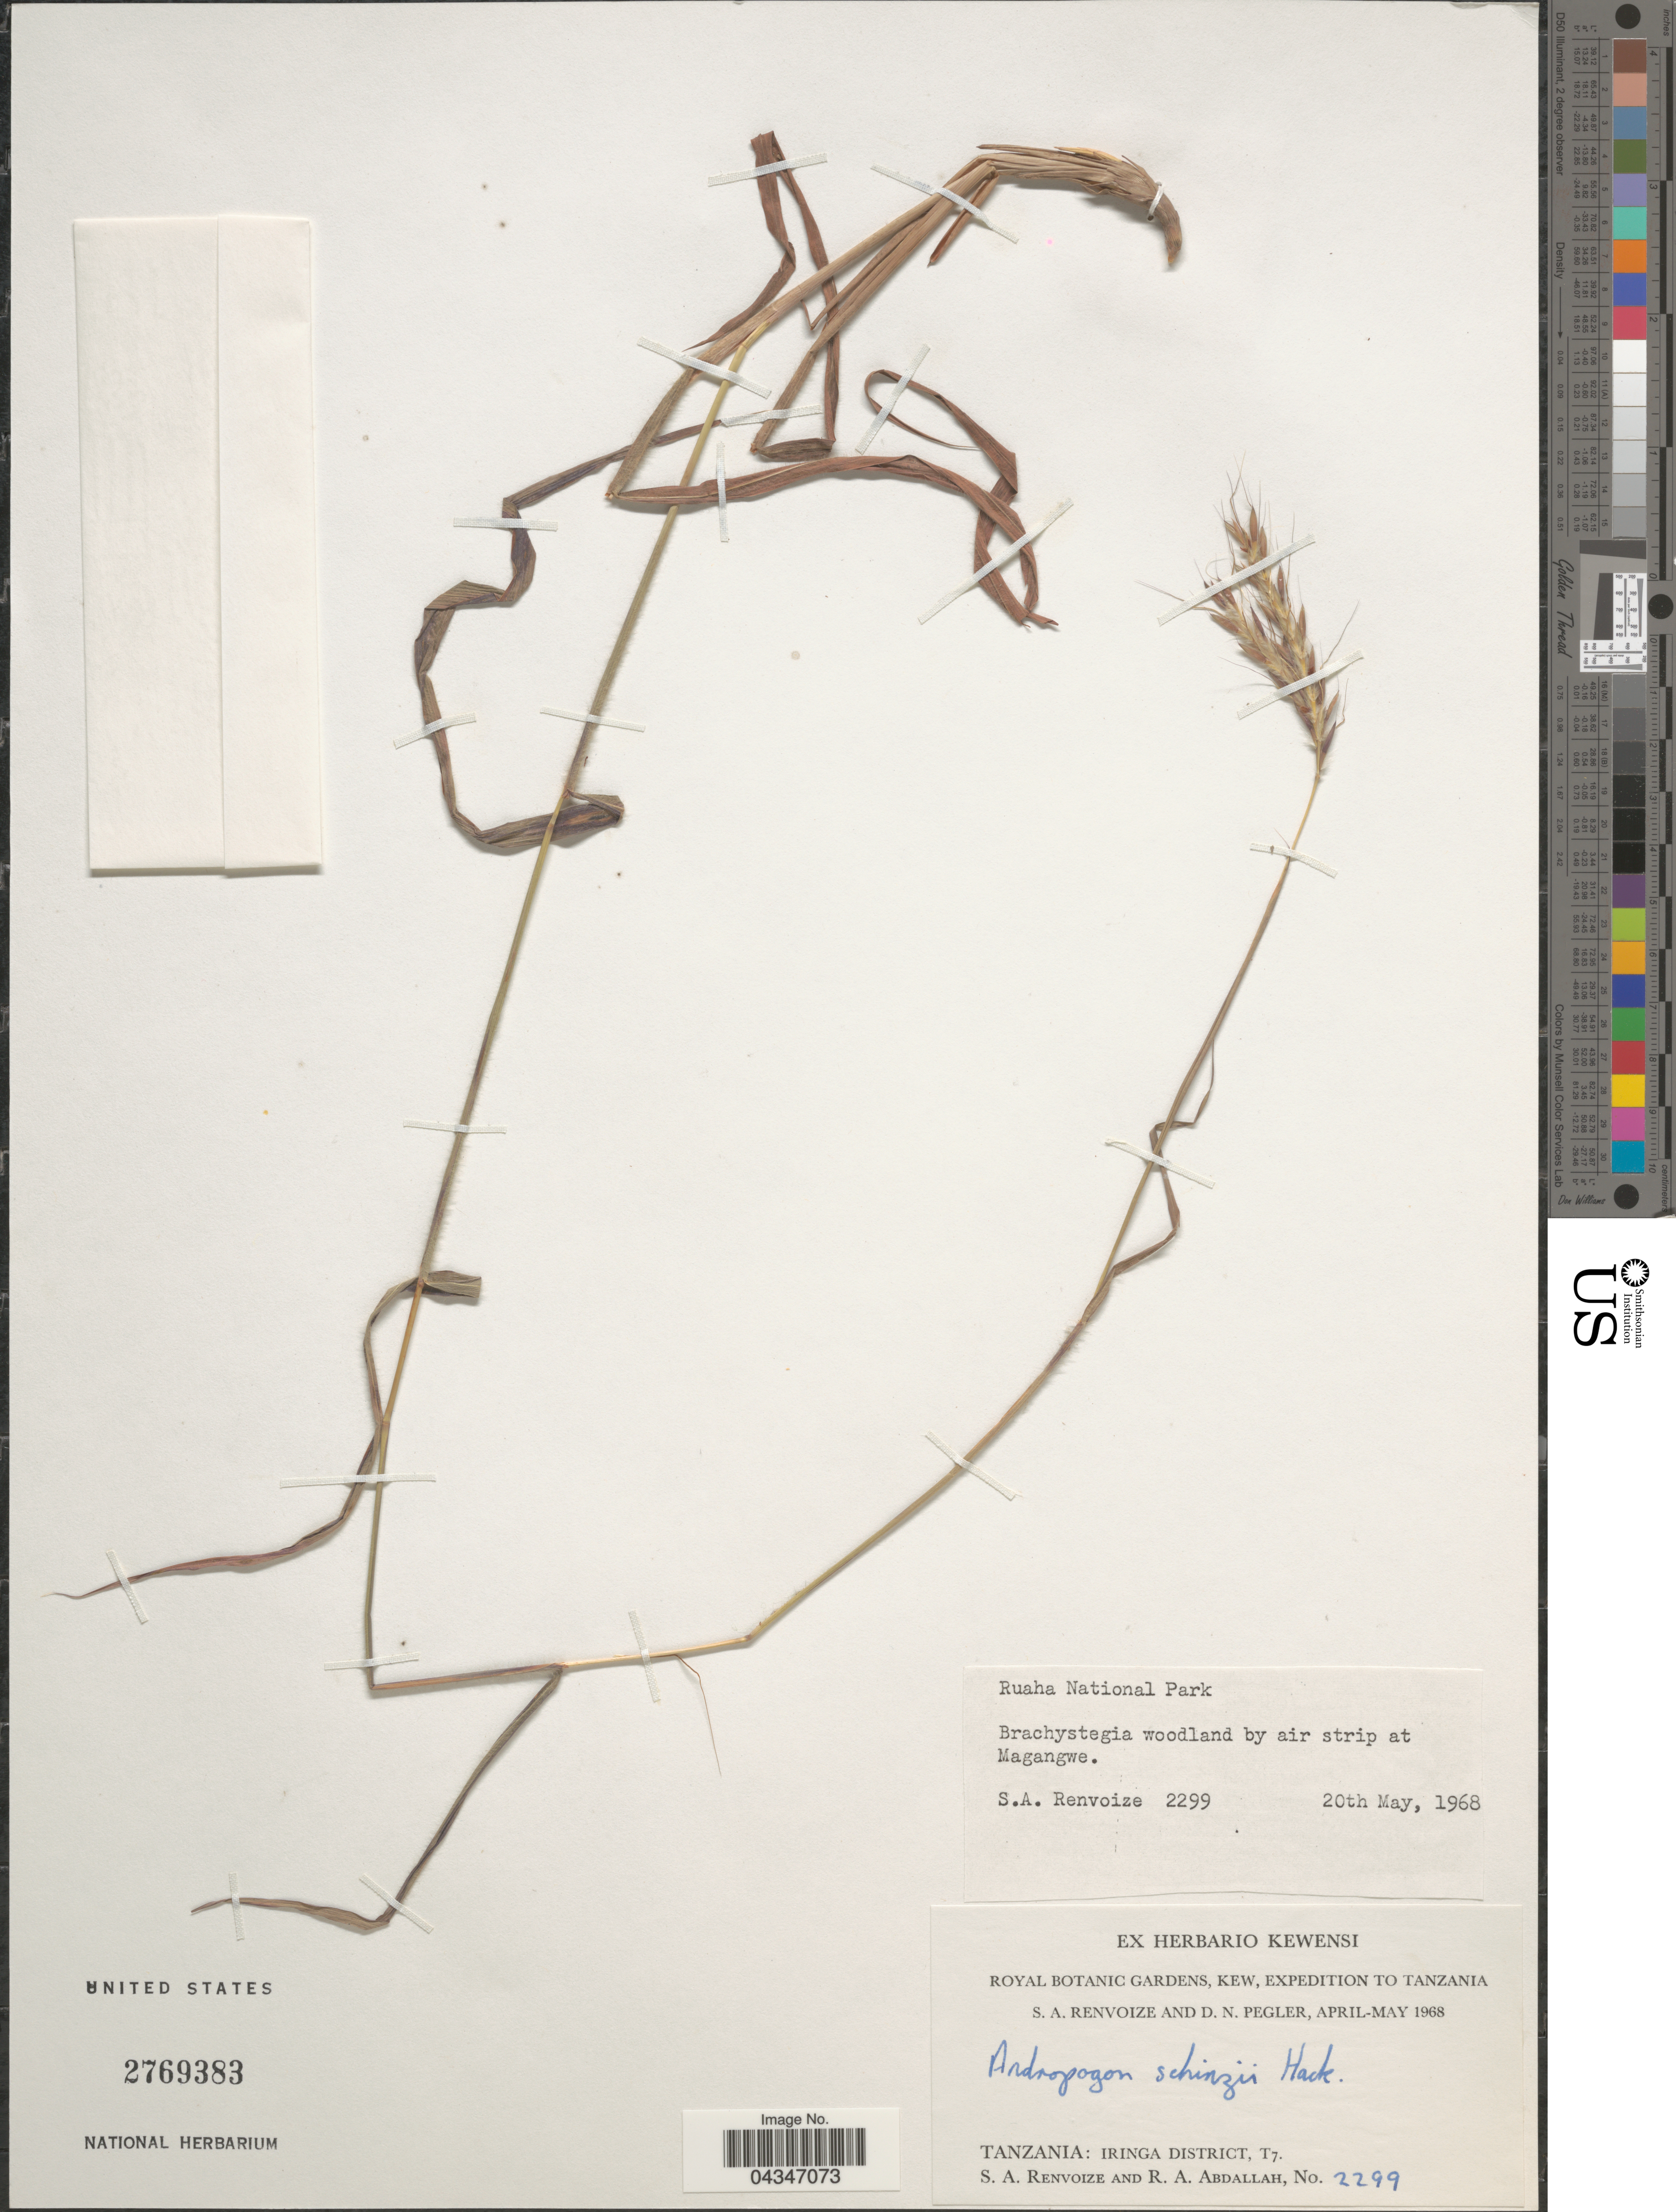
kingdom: Plantae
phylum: Tracheophyta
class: Liliopsida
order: Poales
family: Poaceae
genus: Andropogon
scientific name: Andropogon chinensis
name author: (Nees) Merr.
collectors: S. A. Renvoize & R. Abdallah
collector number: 2299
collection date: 1968-05-20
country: Tanzania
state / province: Iringa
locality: Royal Botanic Gardens, Kew, Expedition to Tanzania. Iringa District, T7. Ruaha National Park. By air strip at Magangwe.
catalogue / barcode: US 2769383